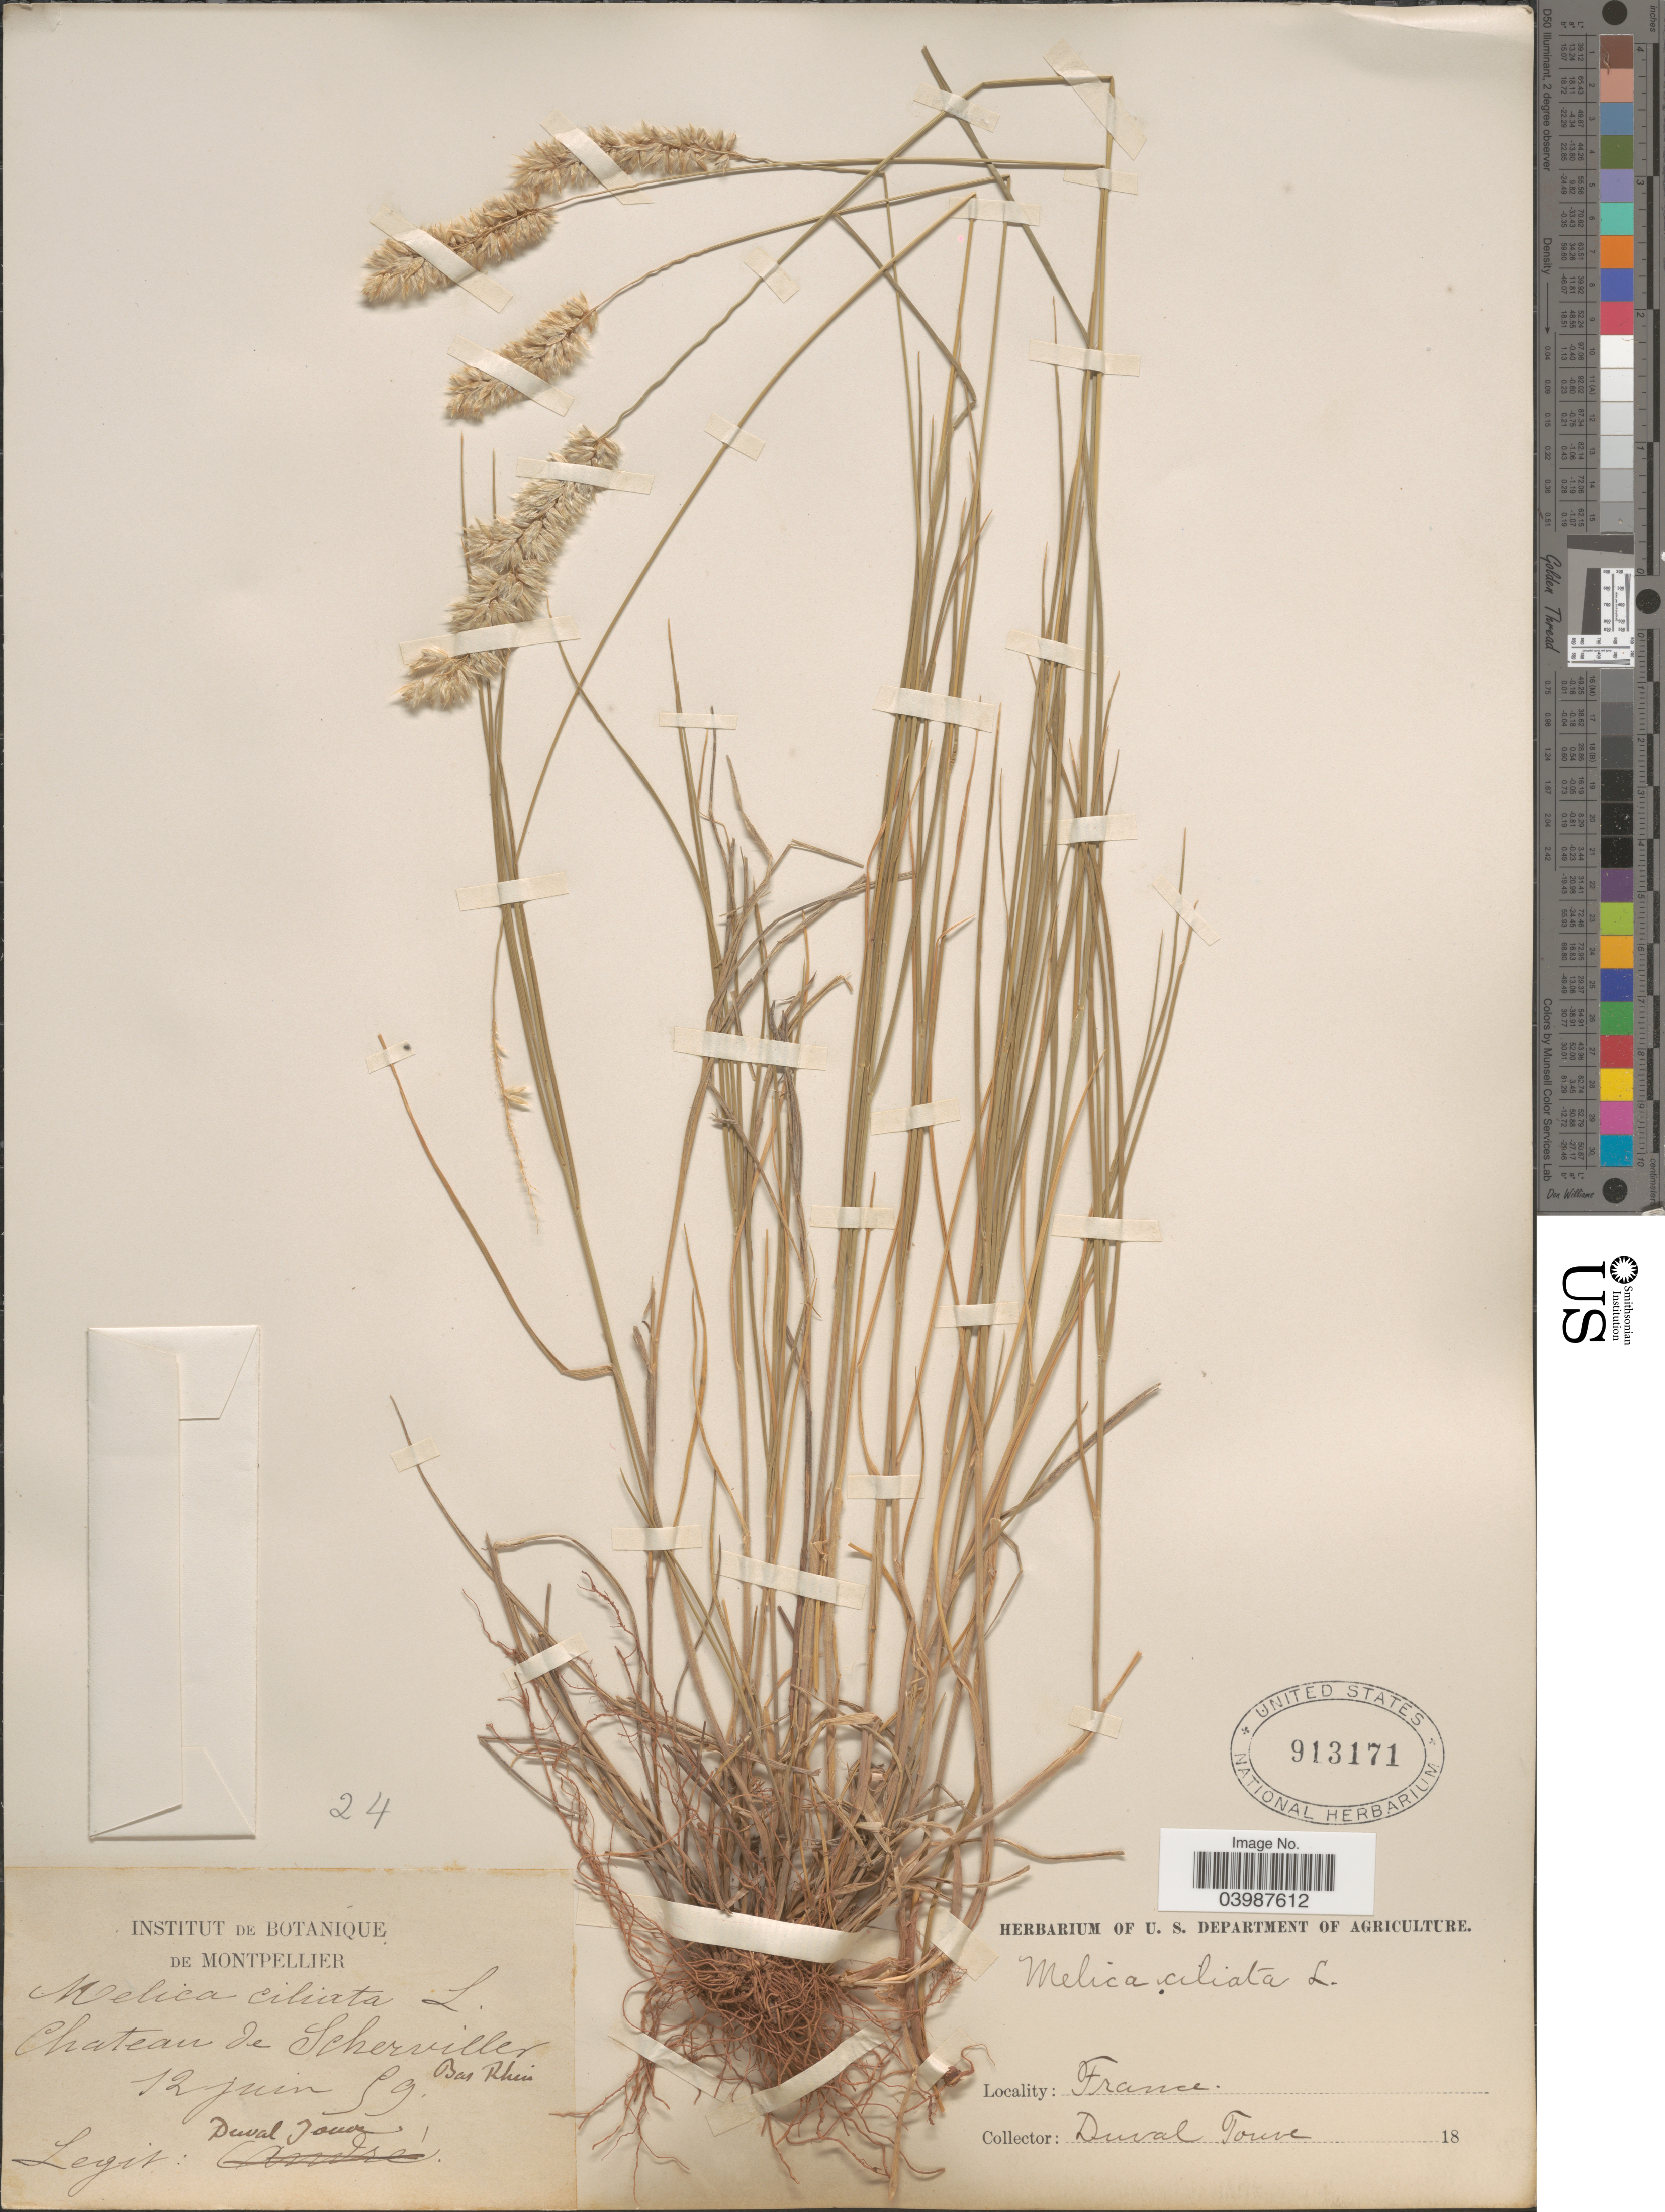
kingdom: Plantae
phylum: Tracheophyta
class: Liliopsida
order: Poales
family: Poaceae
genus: Melica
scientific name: Melica ciliata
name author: L.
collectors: Duval-Jouve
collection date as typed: Transcribed d/m/y: 12/6/59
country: France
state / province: Grand Est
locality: Chateau de Scherviller. Bas Rhin.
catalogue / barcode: US 913171